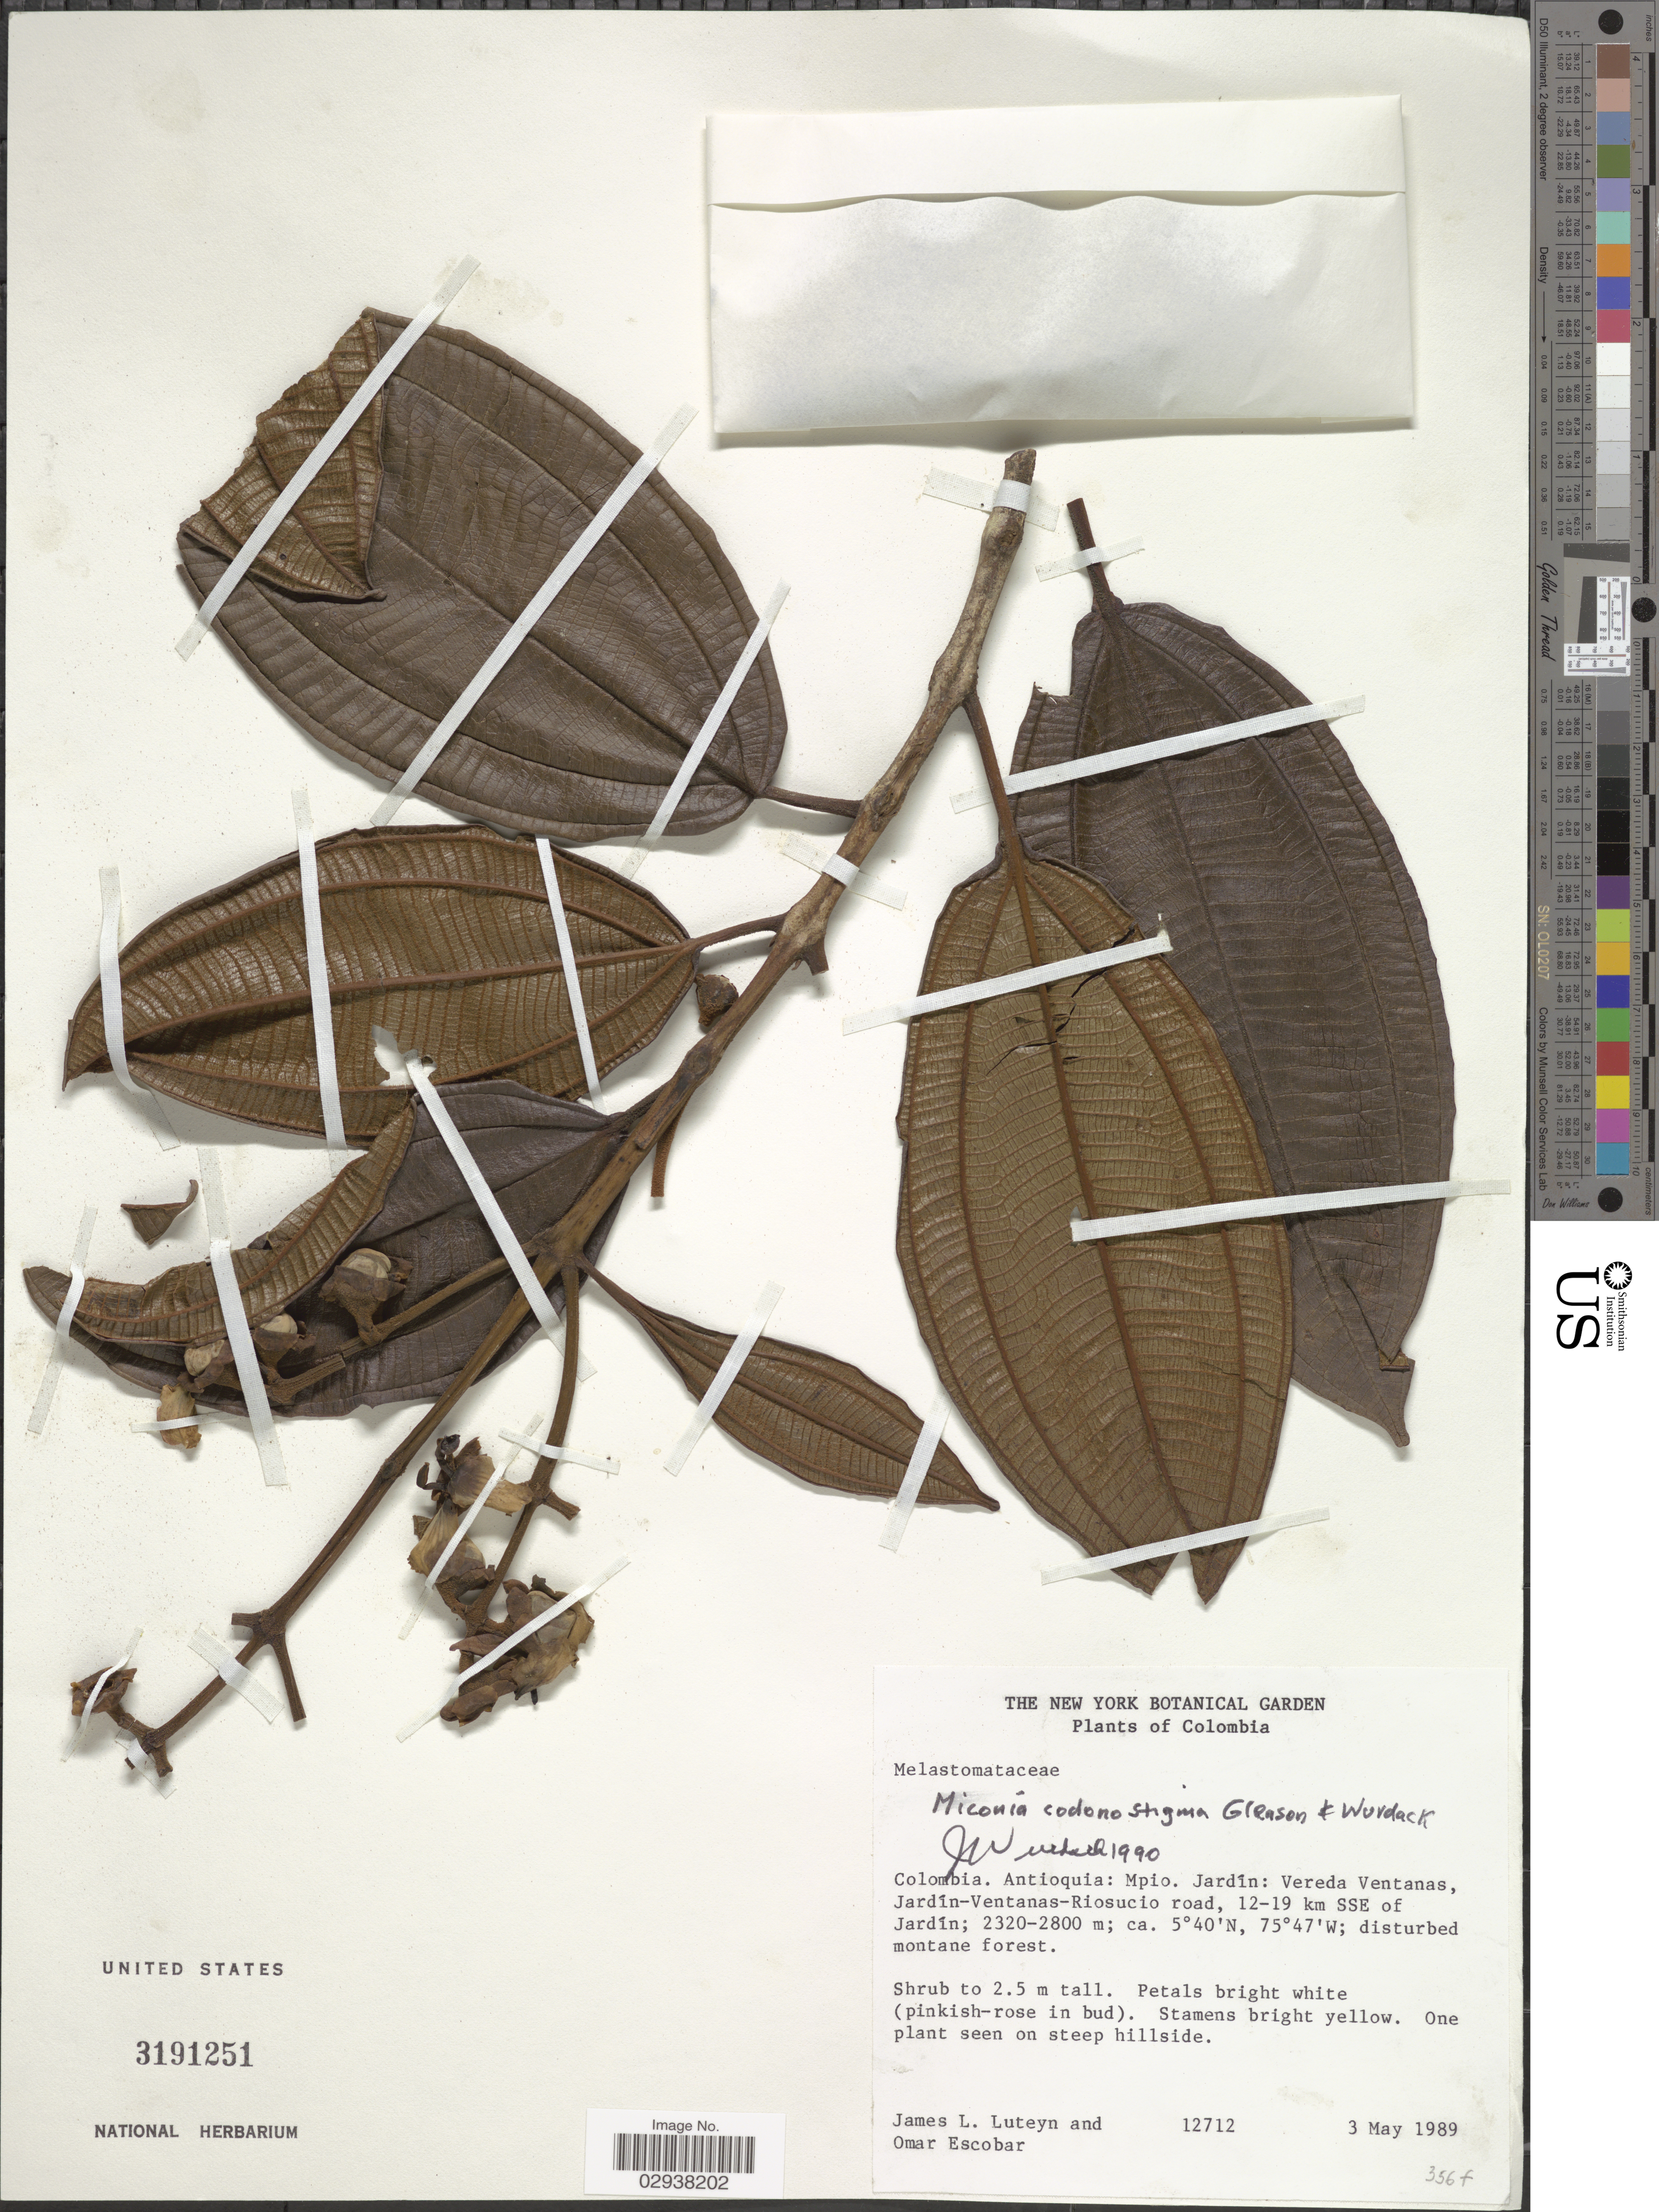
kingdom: Plantae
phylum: Tracheophyta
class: Magnoliopsida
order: Myrtales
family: Melastomataceae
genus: Miconia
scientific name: Miconia codonostigma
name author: Gleason & Wurdack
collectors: J. Luteyn & O. D. Escobar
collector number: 12712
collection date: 1989-05-03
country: Colombia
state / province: Antioquia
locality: Mpio. Jardín: Vereda Ventanas, Jardín-Ventanas-Riosucio road, 12-19 km SSE of Jardín.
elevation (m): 2320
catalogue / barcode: US 3191251